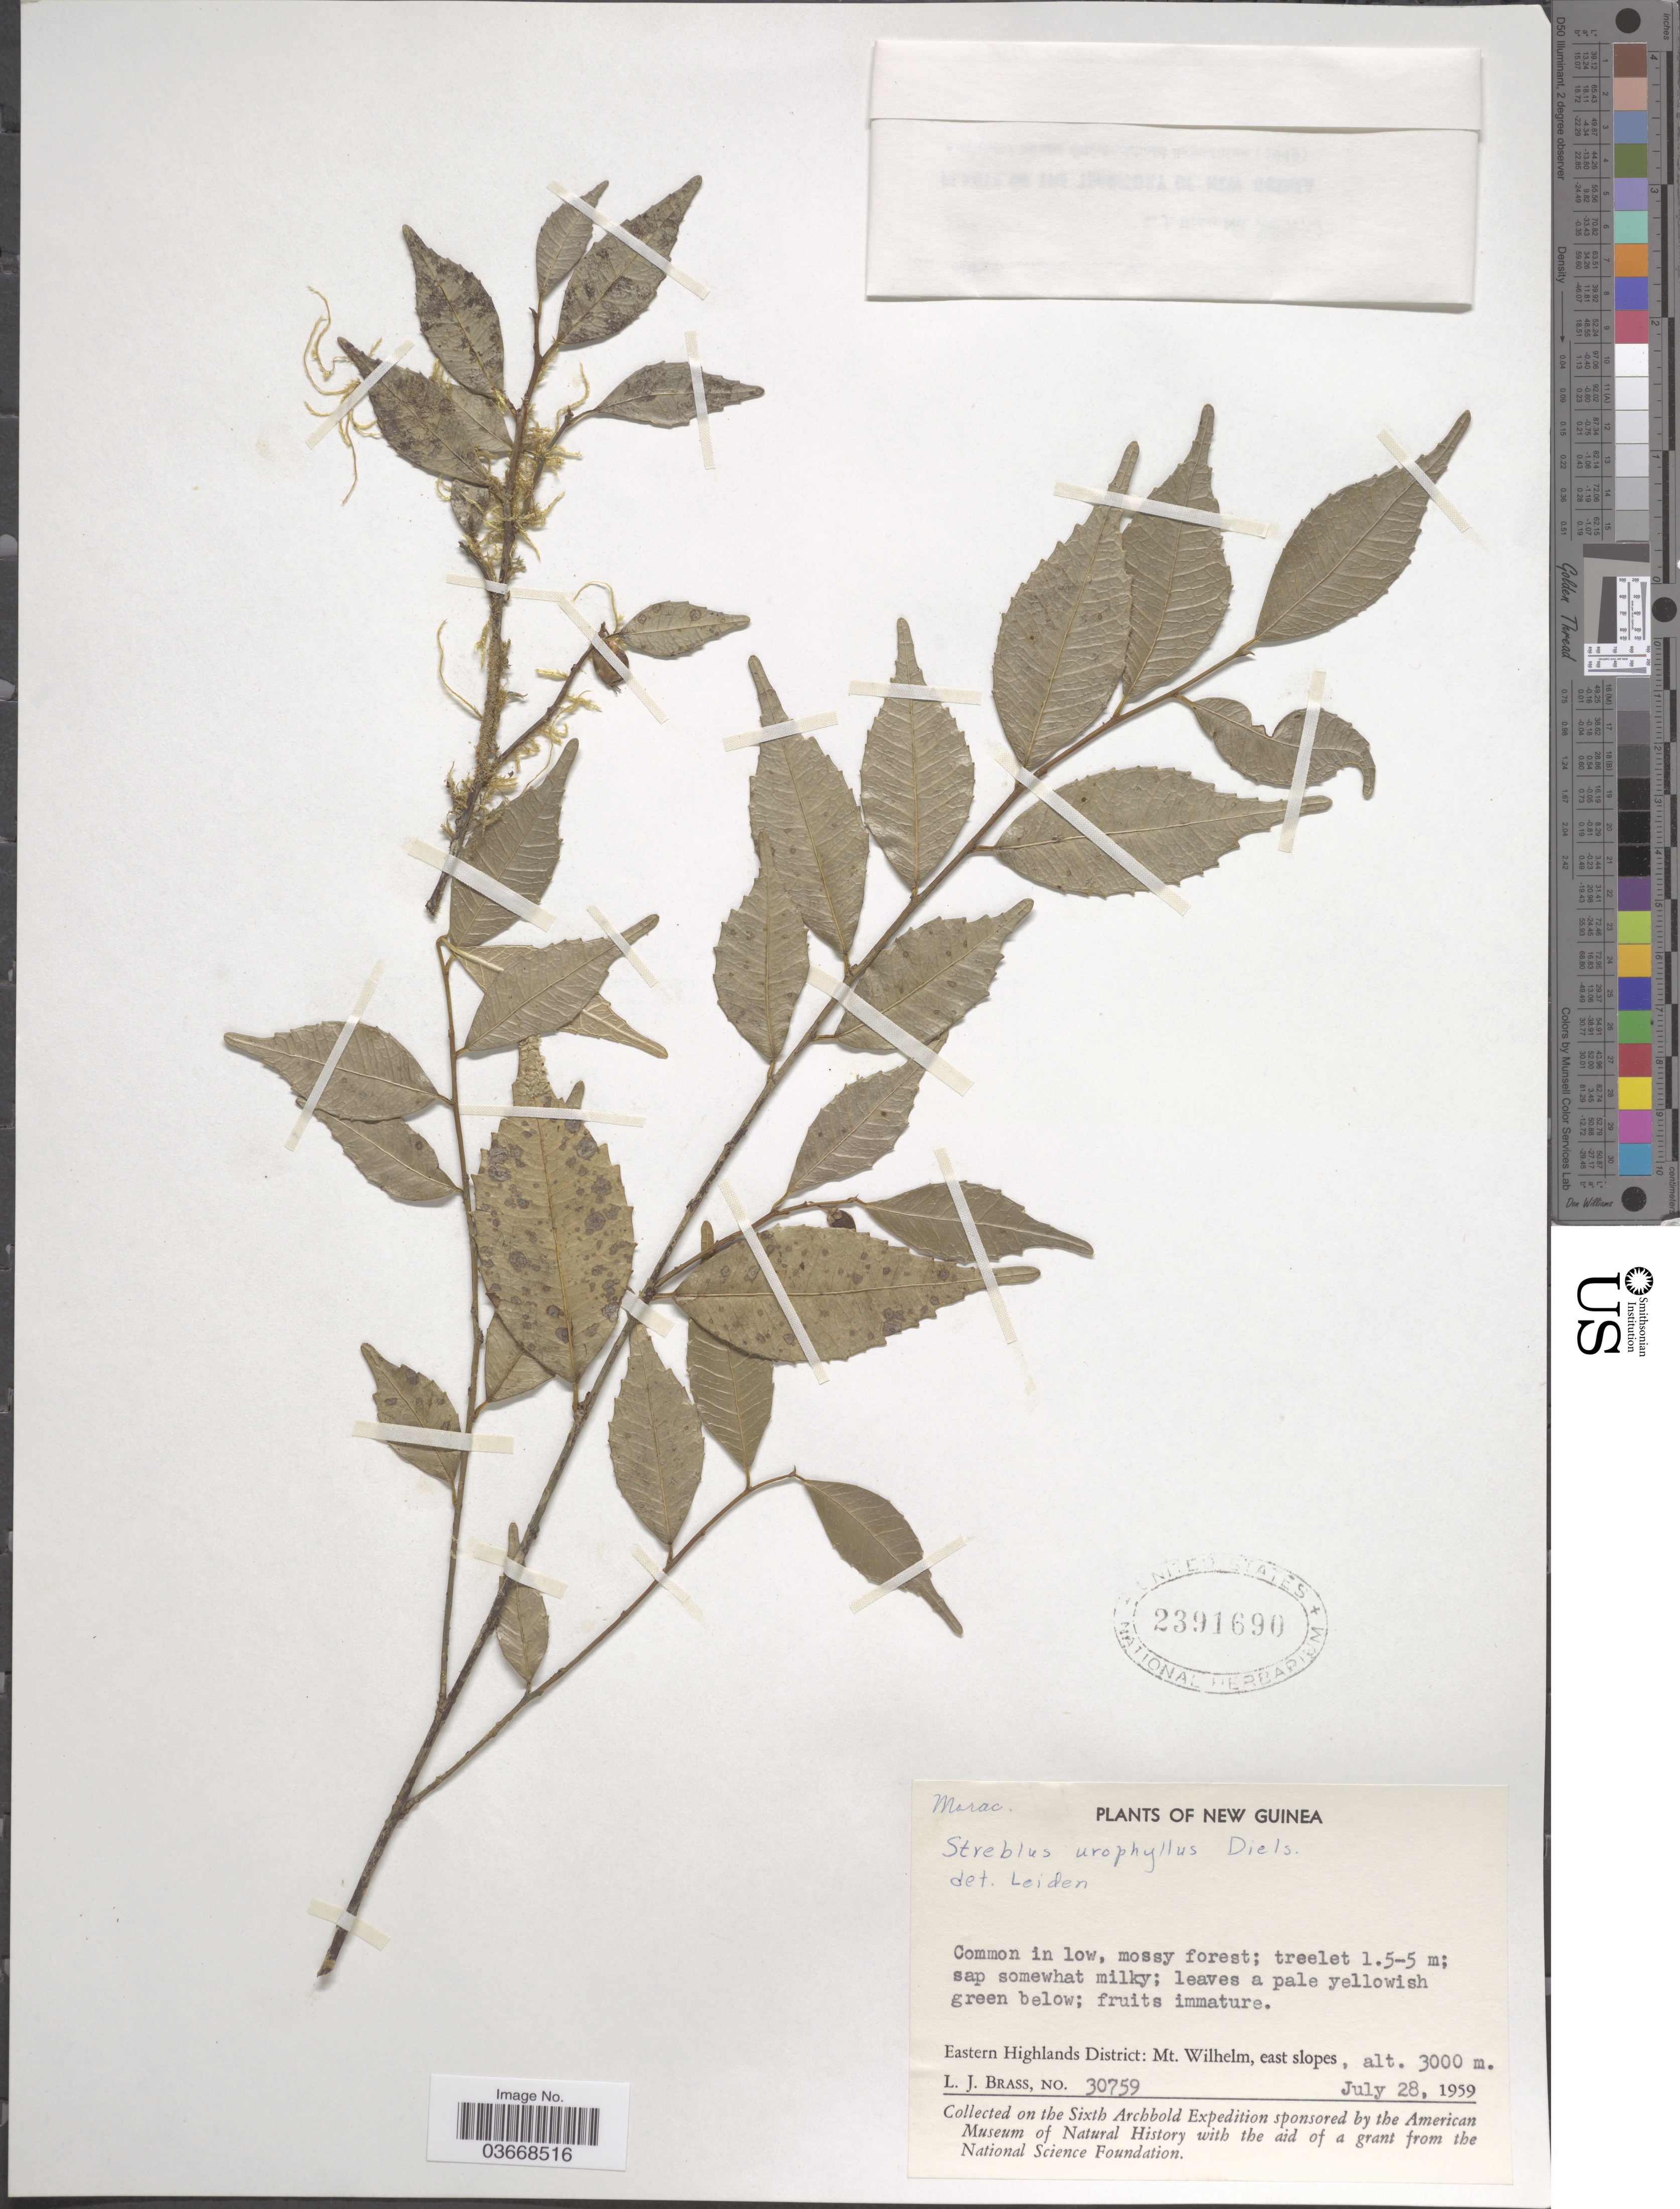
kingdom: Plantae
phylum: Tracheophyta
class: Magnoliopsida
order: Rosales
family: Moraceae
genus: Paratrophis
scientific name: Paratrophis glabra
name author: (Merr.) Steenis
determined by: Wagner, W. L., (BOT), Smithsonian Institution - National Museum of Natural History (UNITED STATES)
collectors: L. J. Brass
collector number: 30759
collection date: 1959-07-28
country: Papua New Guinea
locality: New Guinea. Eastern Highlands District: Mt. Wilhelm, east slopes.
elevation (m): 3000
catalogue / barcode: US 2391690